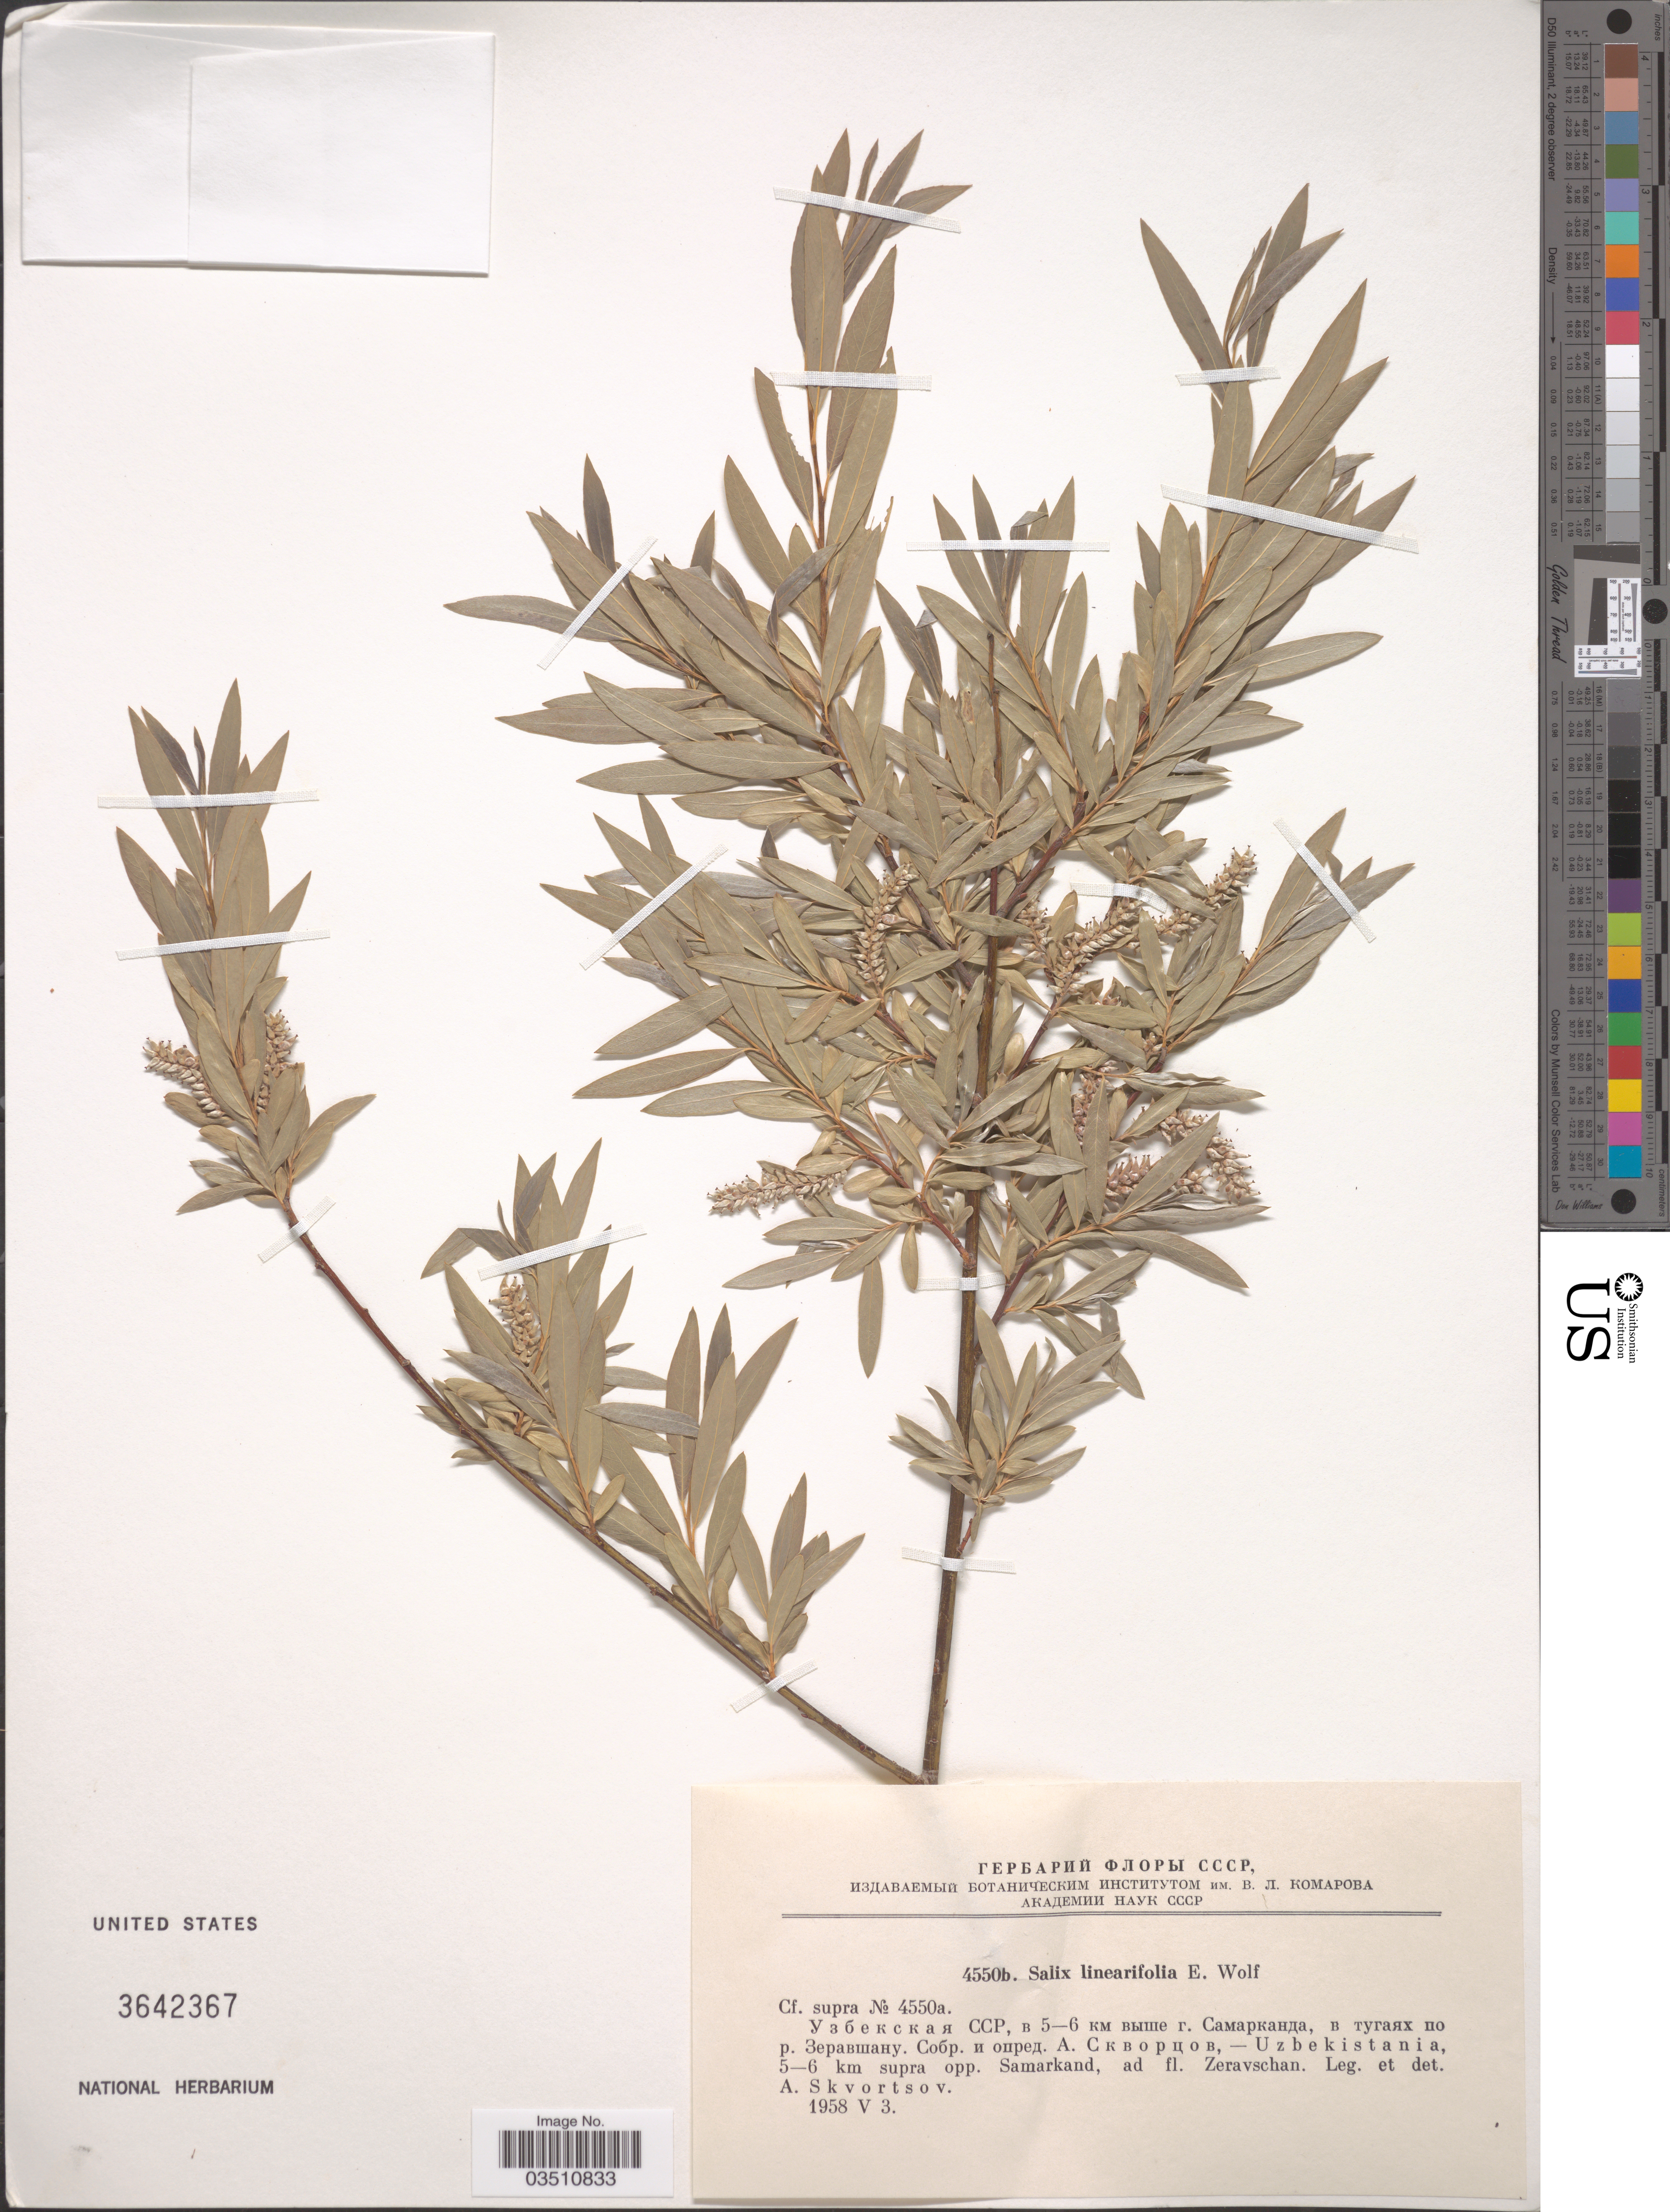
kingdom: Plantae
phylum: Tracheophyta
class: Magnoliopsida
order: Malpighiales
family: Salicaceae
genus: Salix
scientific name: Salix linearifolia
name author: E.L. Wolf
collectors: A. K. Skvortsov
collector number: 4550b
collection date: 1958-05-03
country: Uzbekistan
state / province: Samarqand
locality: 5-6 km supra opp. Samarkand, ad fl. Zeravschan.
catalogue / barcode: US 3642367